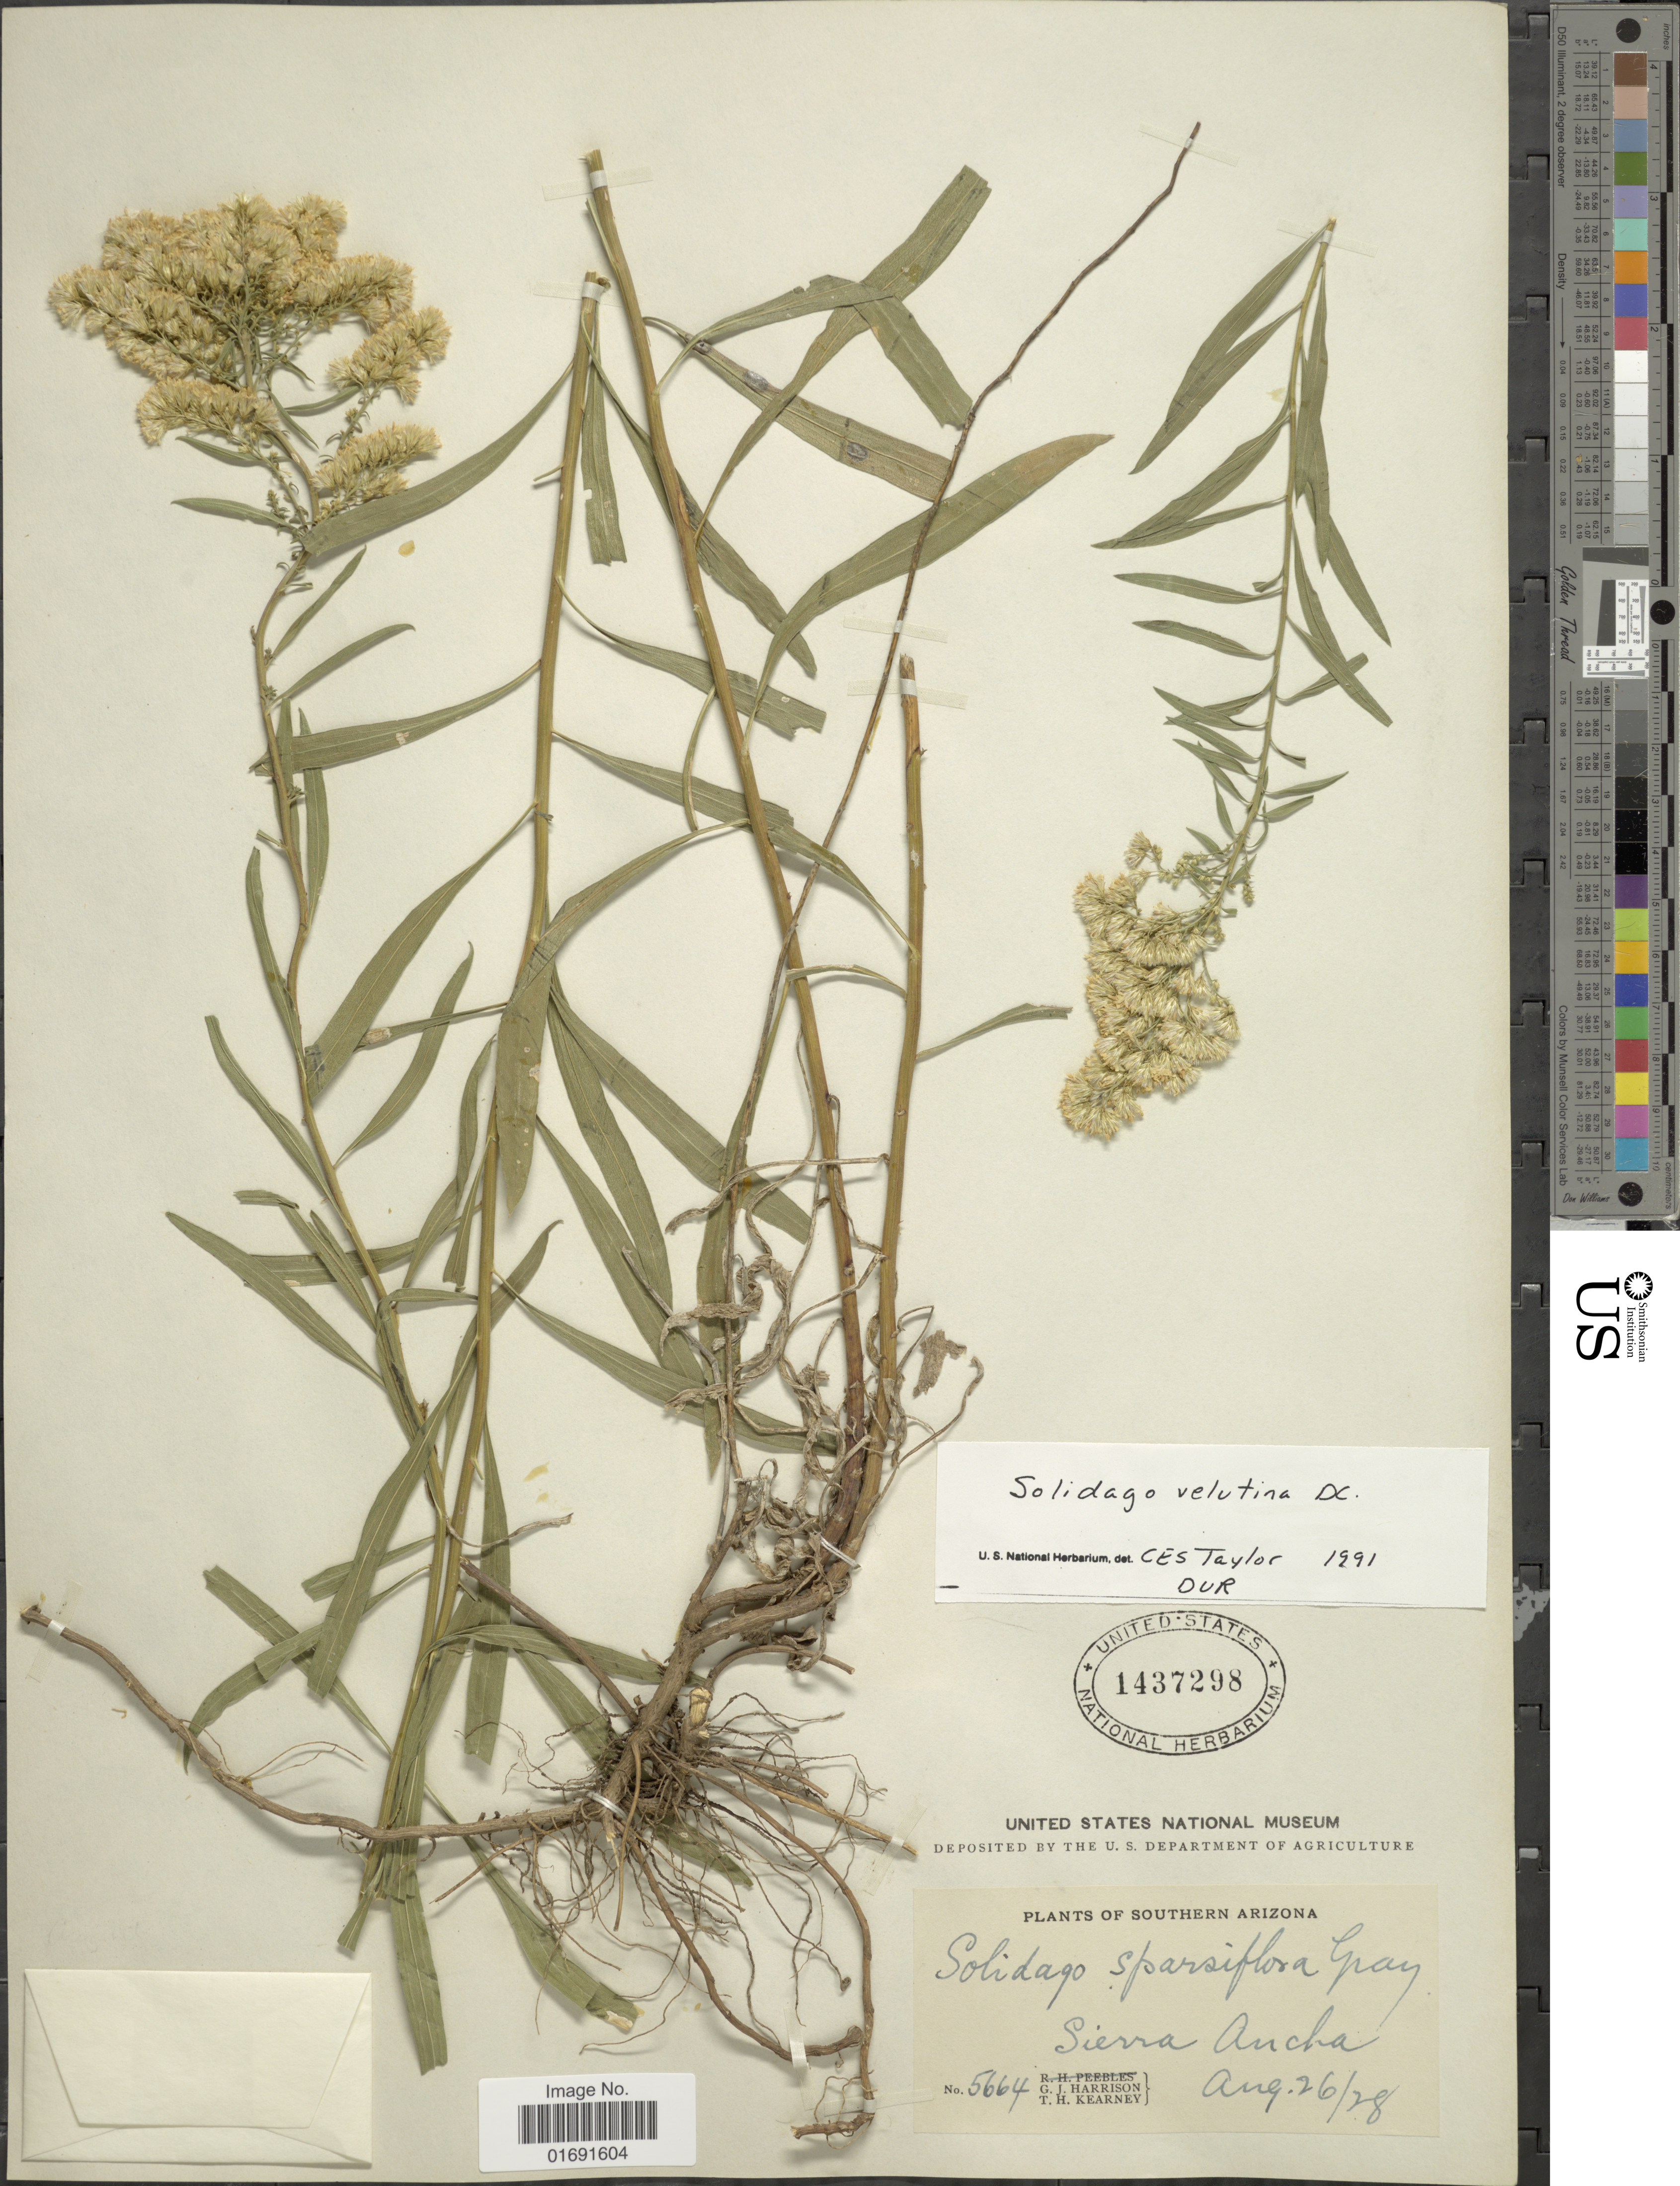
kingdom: Plantae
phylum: Tracheophyta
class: Magnoliopsida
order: Asterales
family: Asteraceae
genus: Solidago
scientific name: Solidago velutina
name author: DC.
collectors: G. J. Harrison & T. H. Kearney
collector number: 5664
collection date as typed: Transcribed d/m/y: 26/8/28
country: United States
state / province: Arizona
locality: Southern Arizona, Sierra Ancha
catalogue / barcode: US 1437298